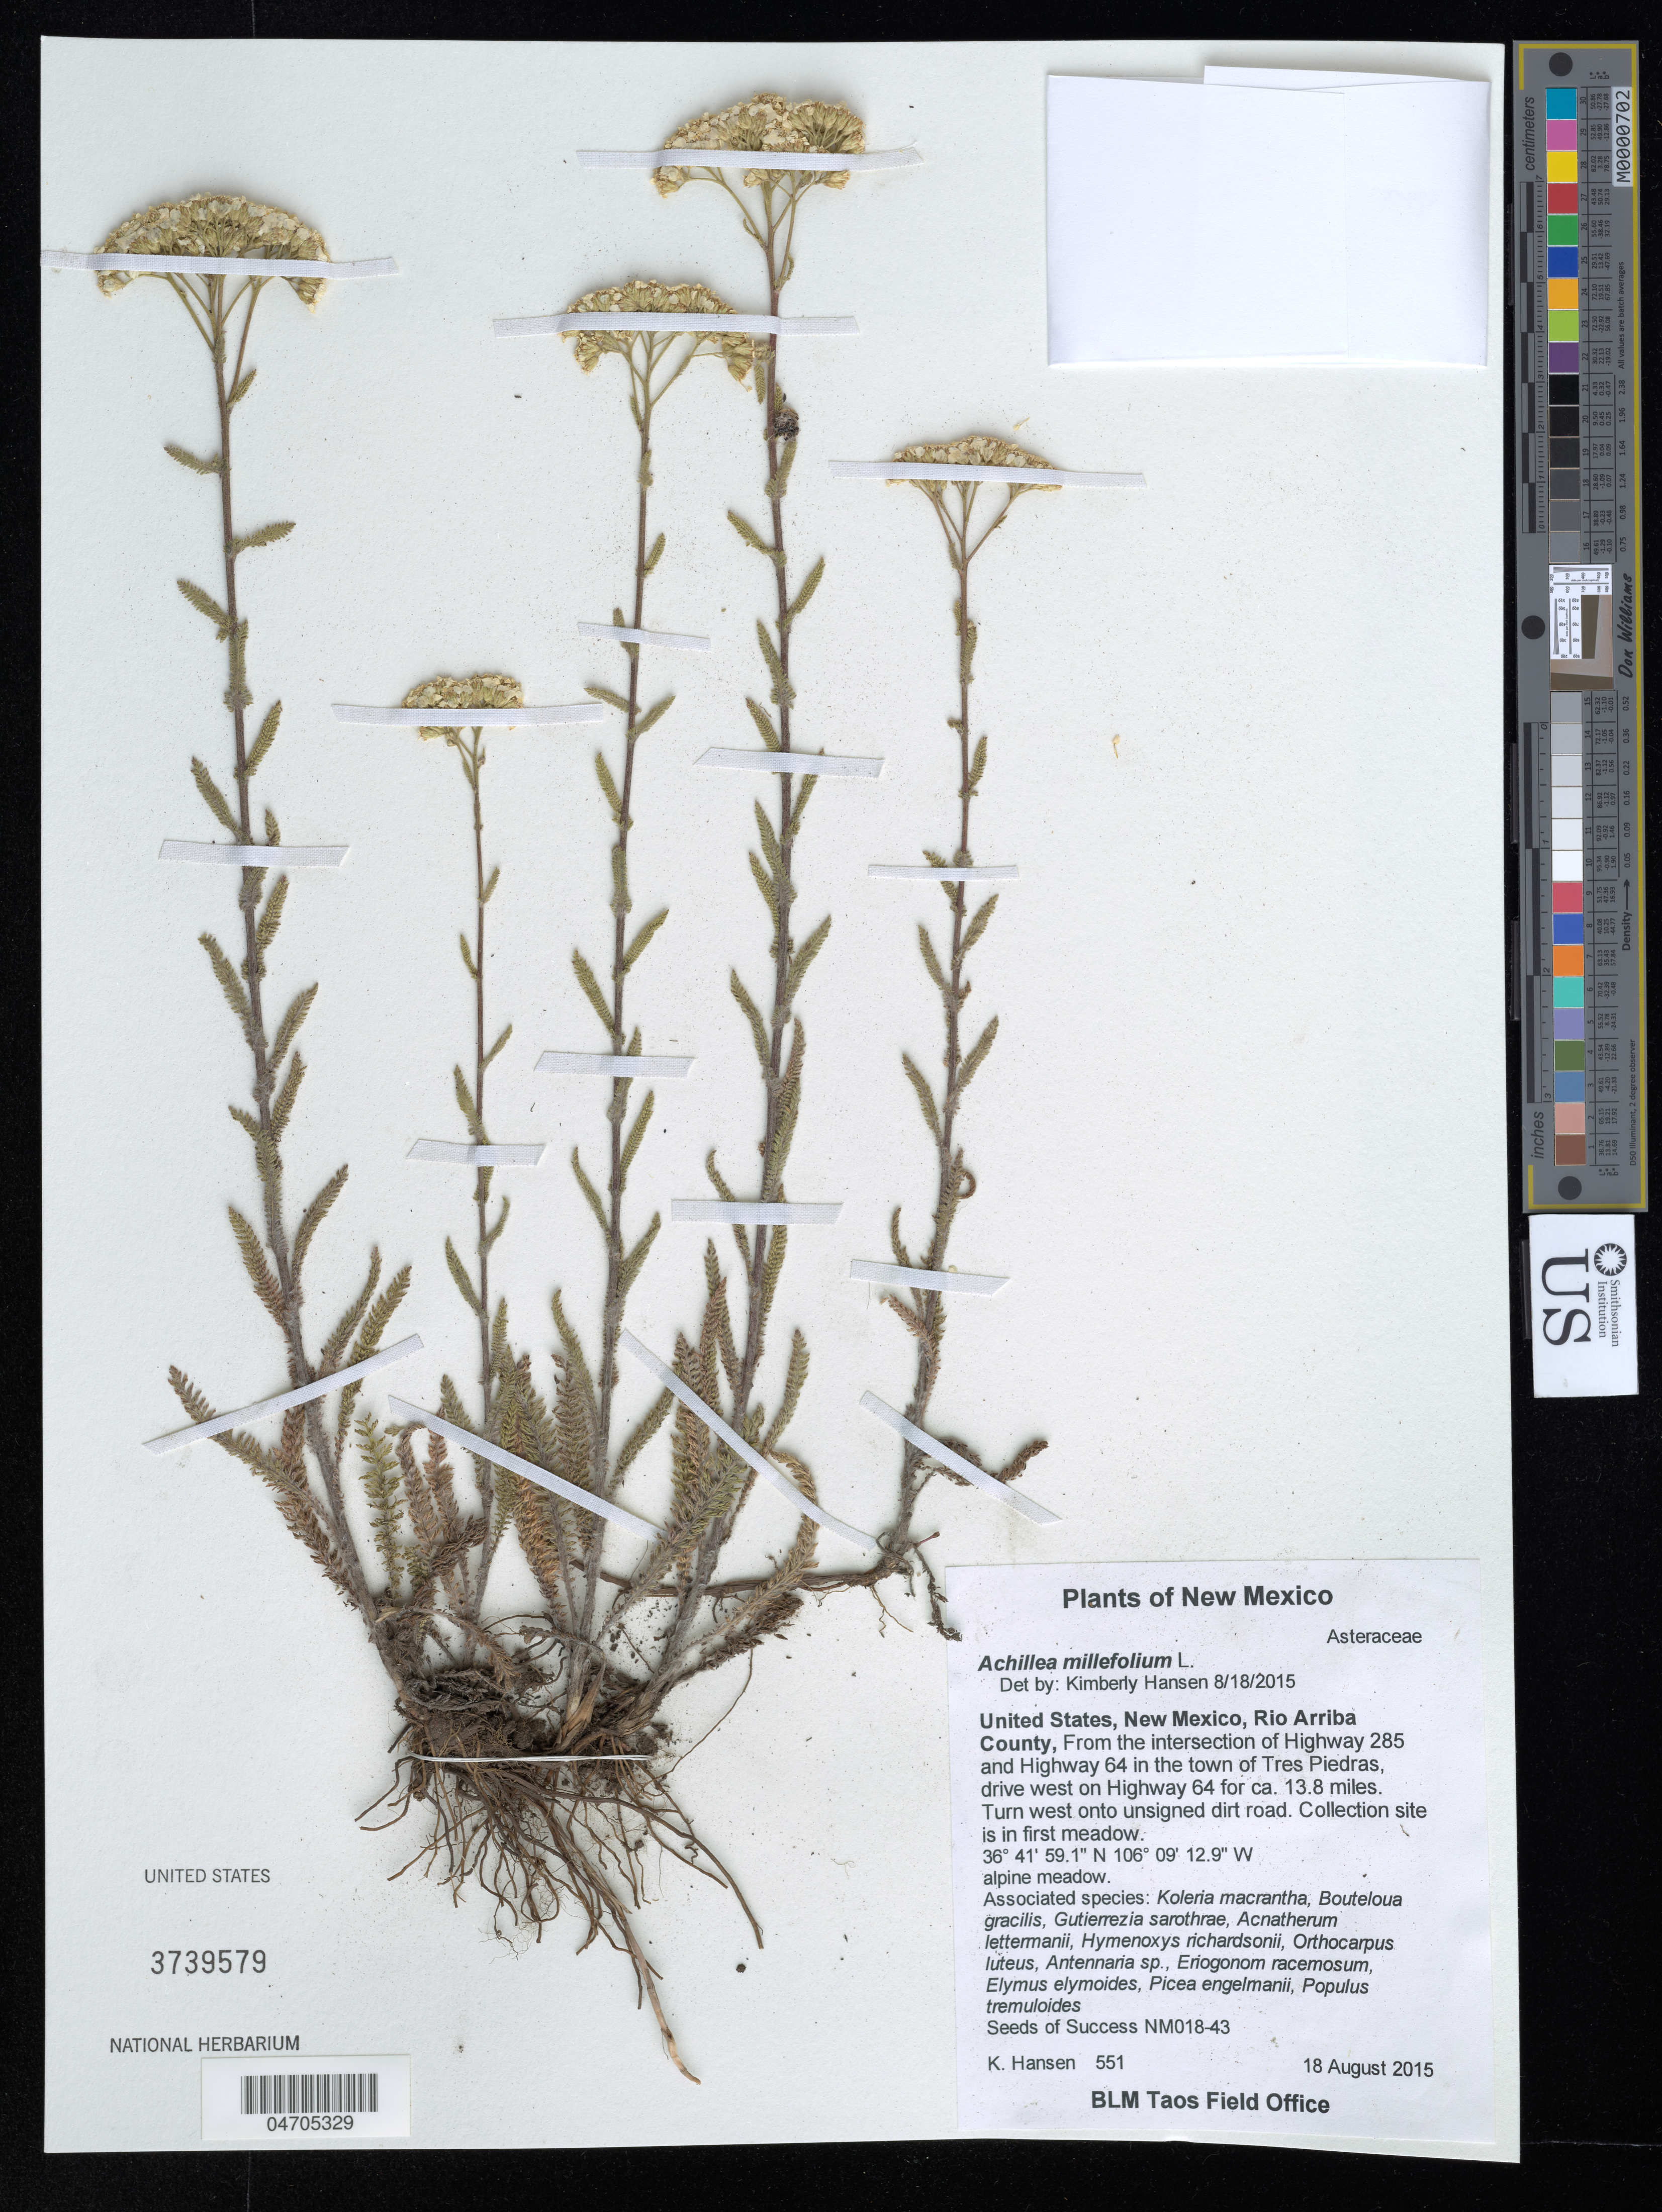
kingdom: Plantae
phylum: Tracheophyta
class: Magnoliopsida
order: Asterales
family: Asteraceae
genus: Achillea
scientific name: Achillea millefolium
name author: L.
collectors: K. Hansen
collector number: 551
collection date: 2015-08-18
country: United States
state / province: New Mexico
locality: Rio Arriba County, From the intersection of Highway 285 and Highway 64 in the town of Tres Piedras, drive west on Highway 64 for ca. 13.8 miles. Turn west onto unsigned dirt road. Collection site is in first meadow.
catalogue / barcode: US 3739579